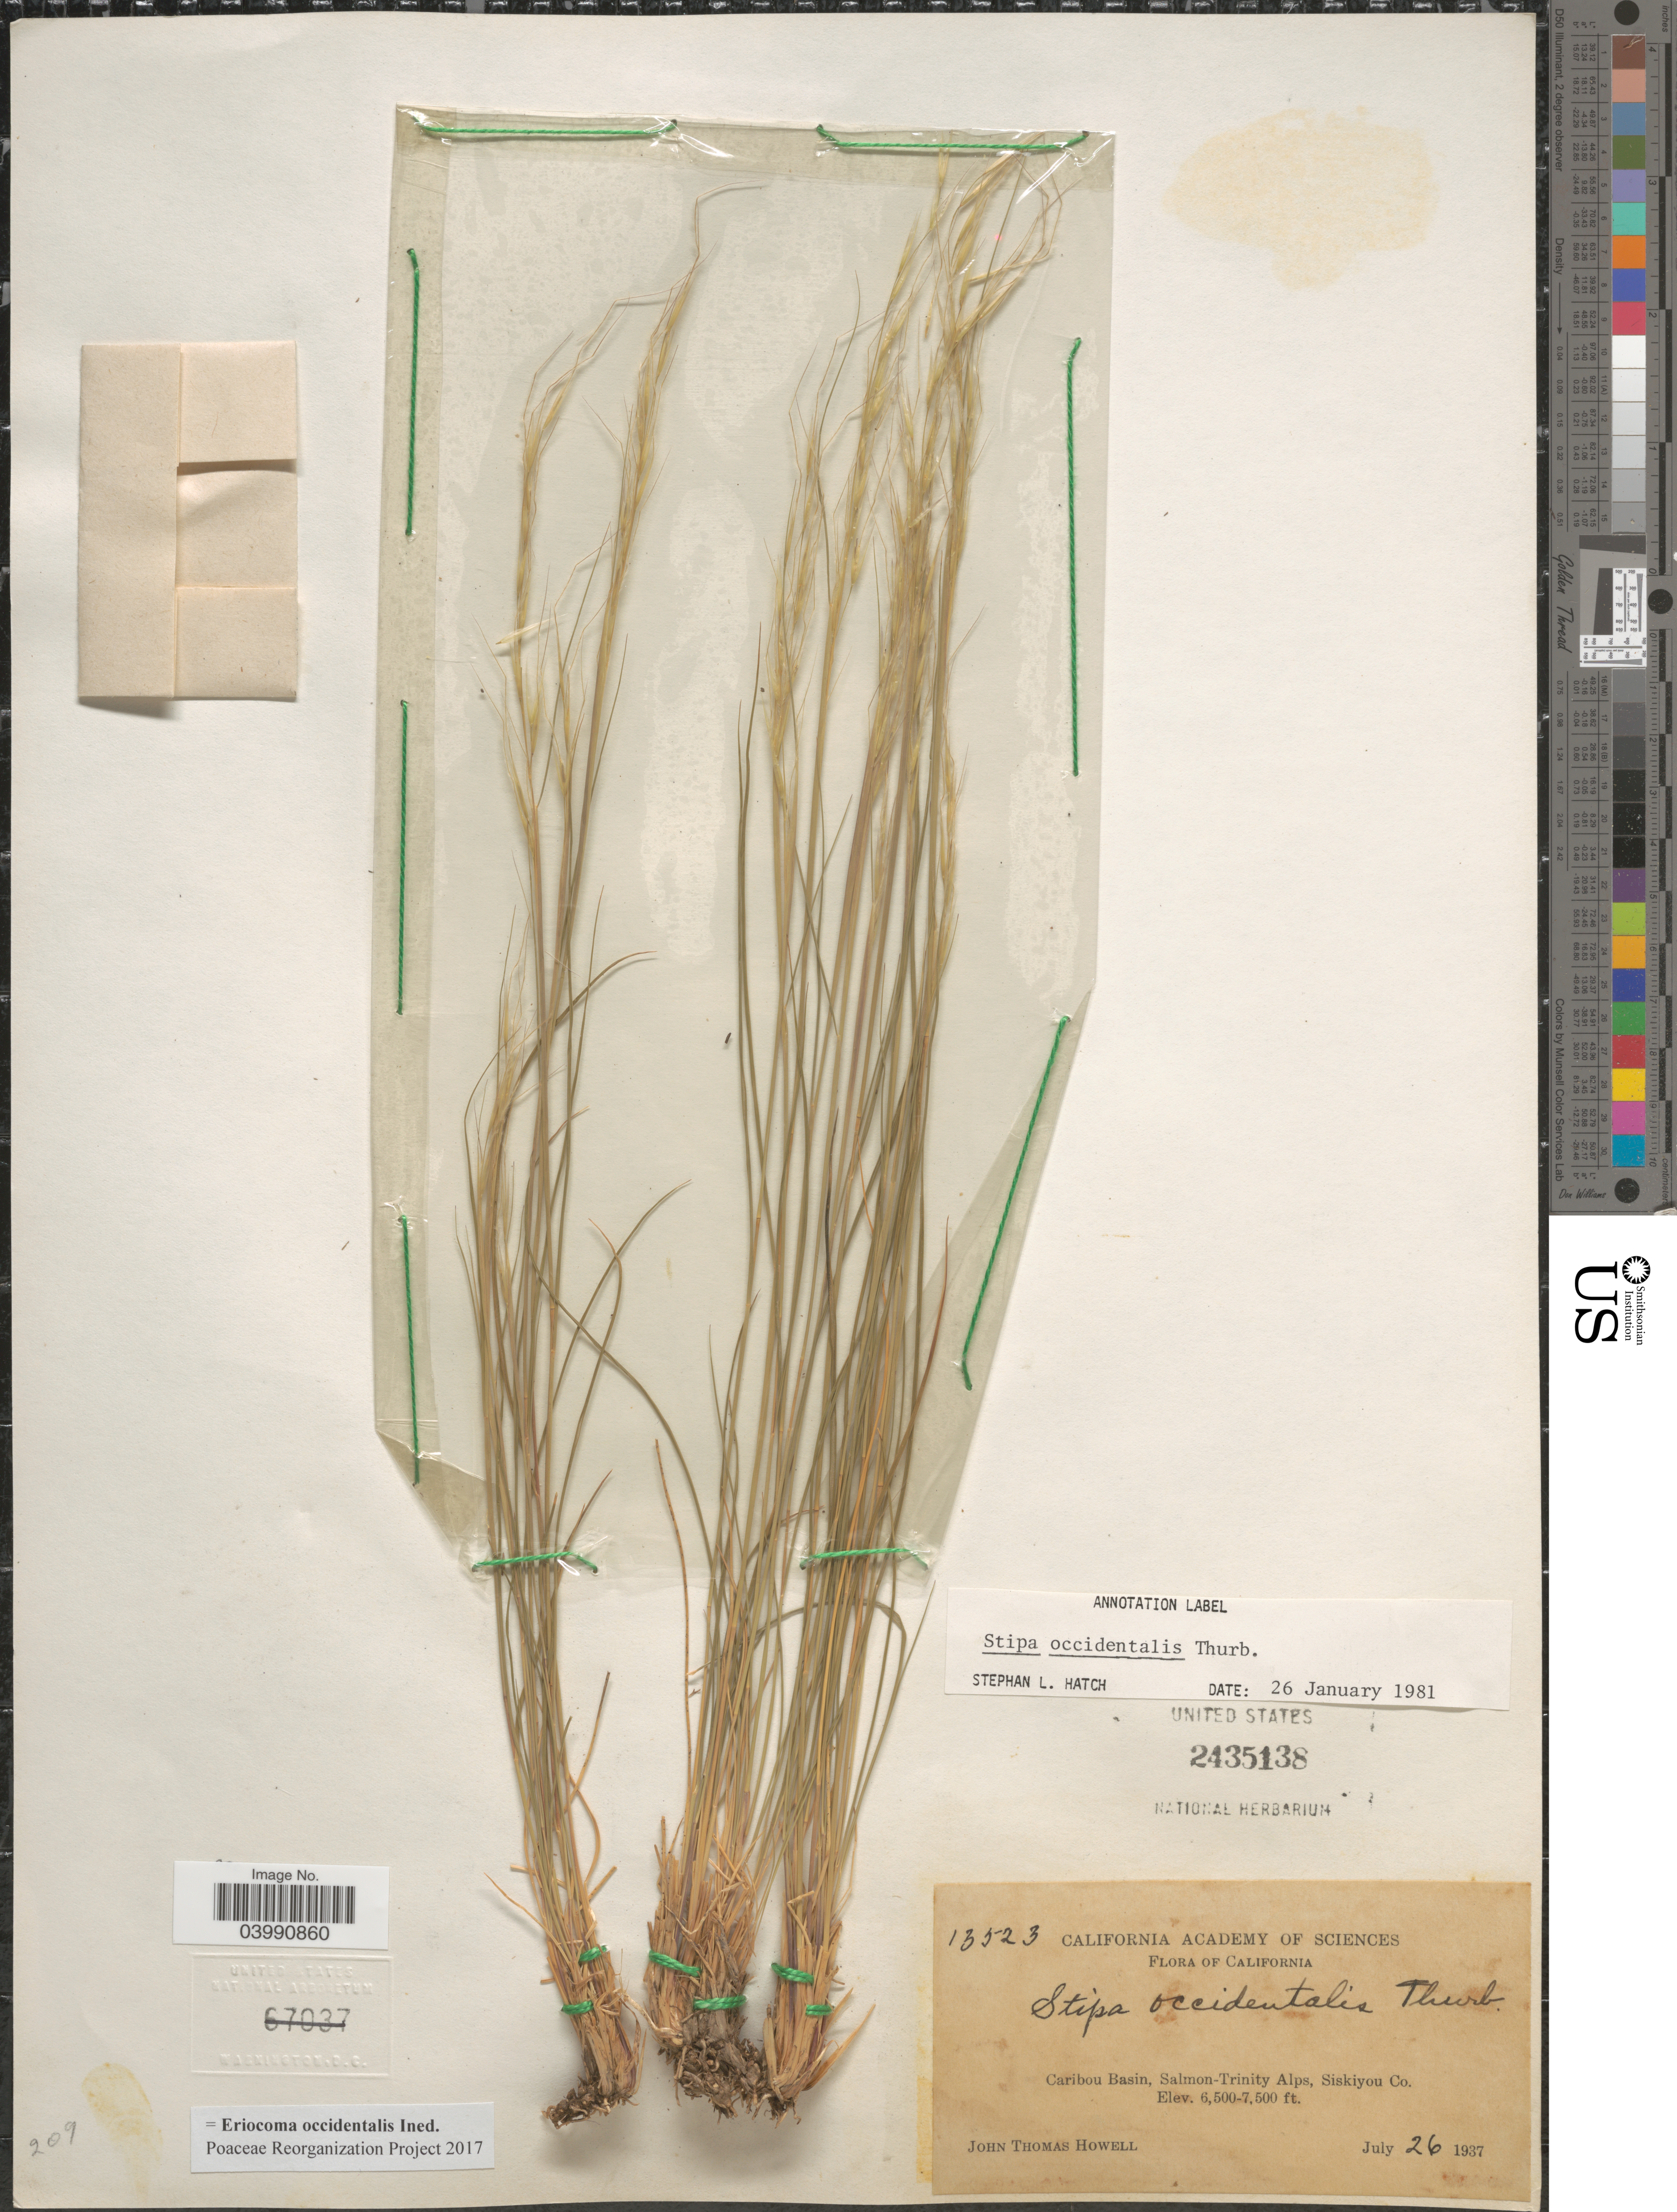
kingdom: Plantae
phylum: Tracheophyta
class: Liliopsida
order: Poales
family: Poaceae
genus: Eriocoma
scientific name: Eriocoma occidentalis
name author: (Thurb. ex S. Watson) Romasch.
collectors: J. T. Howell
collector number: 13523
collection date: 1937-07-26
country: United States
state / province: California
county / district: Siskiyou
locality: Caribou Basin, Salmon-Trinity Alps, Siskiyou Co.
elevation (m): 1981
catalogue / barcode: US 2435138